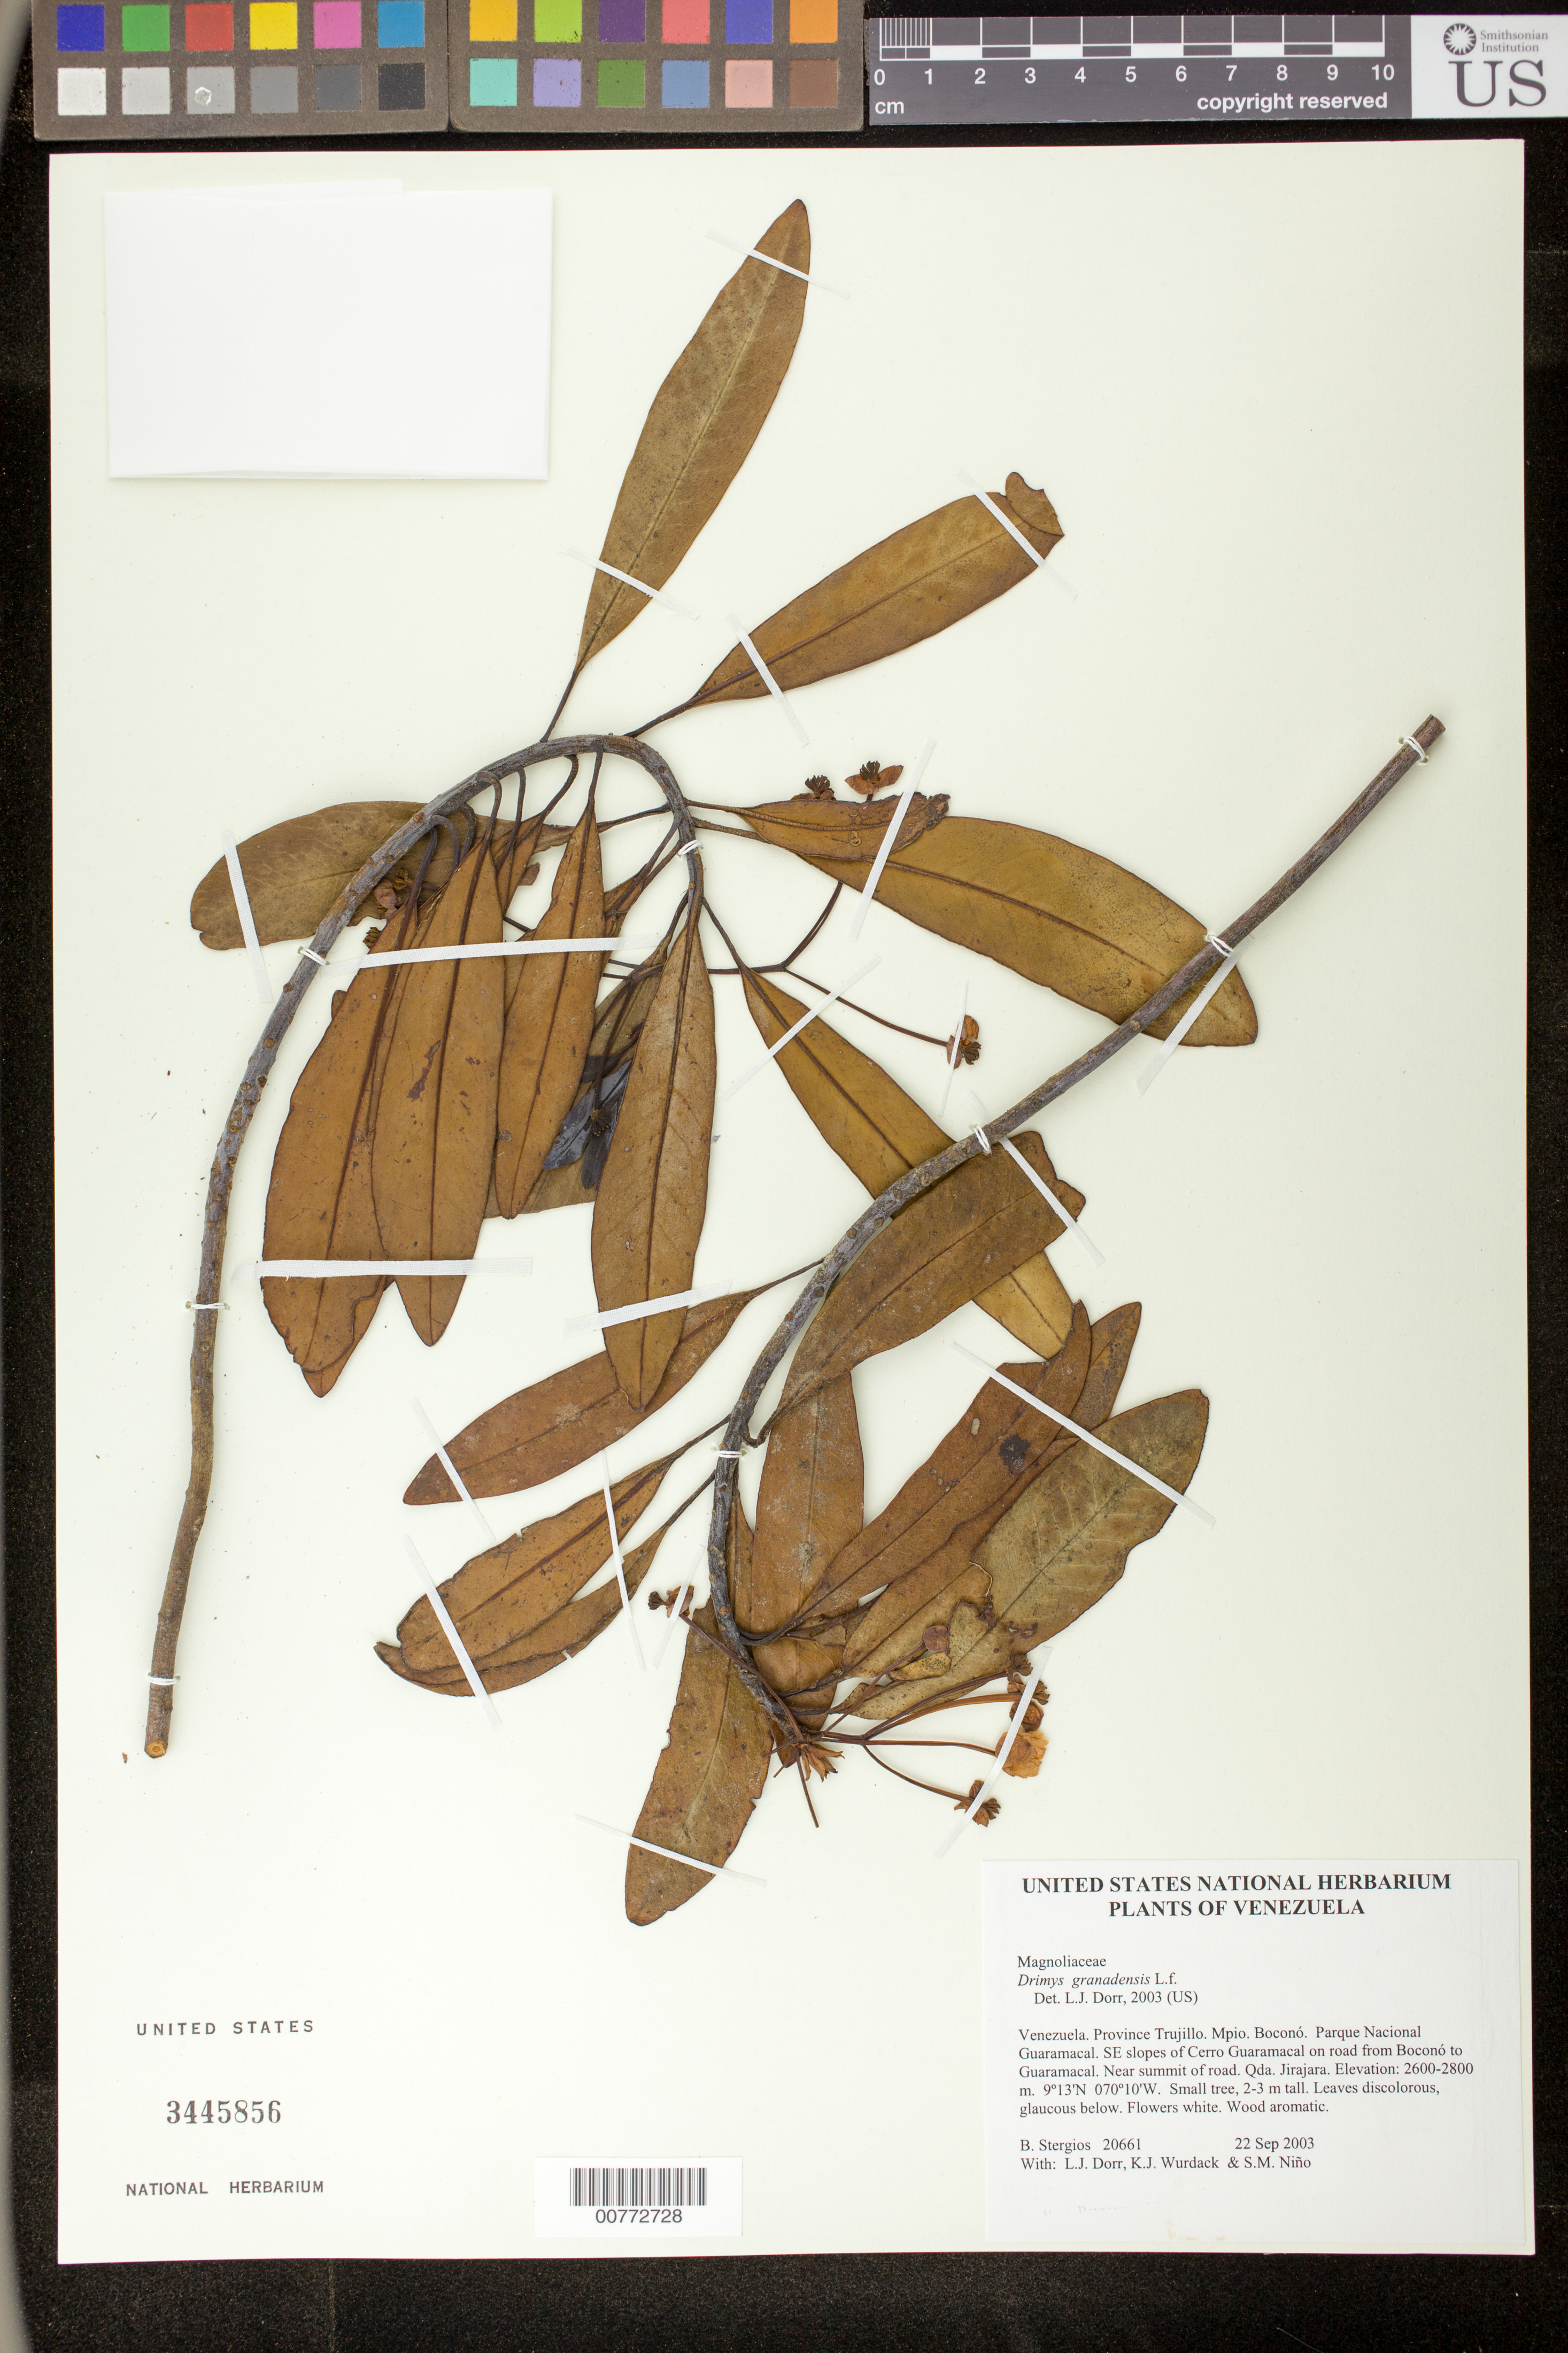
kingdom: Plantae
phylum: Tracheophyta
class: Magnoliopsida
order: Canellales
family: Winteraceae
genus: Drimys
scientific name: Drimys granadensis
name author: L. f.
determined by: Dorr, L. J., (BOT), Smithsonian Institution - National Museum of Natural History (UNITED STATES)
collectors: B. G. Stergios, L. J. Dorr, K. Wurdack & S. M. Niño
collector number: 20661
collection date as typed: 22 Sep 2003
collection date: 2003-09-22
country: Venezuela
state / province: Trujillo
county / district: Boconó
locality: Parque Nacional Guaramacal. SE slopes of Cerro Guaramacal on road from Boconó to Guaramacal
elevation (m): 2600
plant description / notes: PORT, US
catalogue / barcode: US 3445856